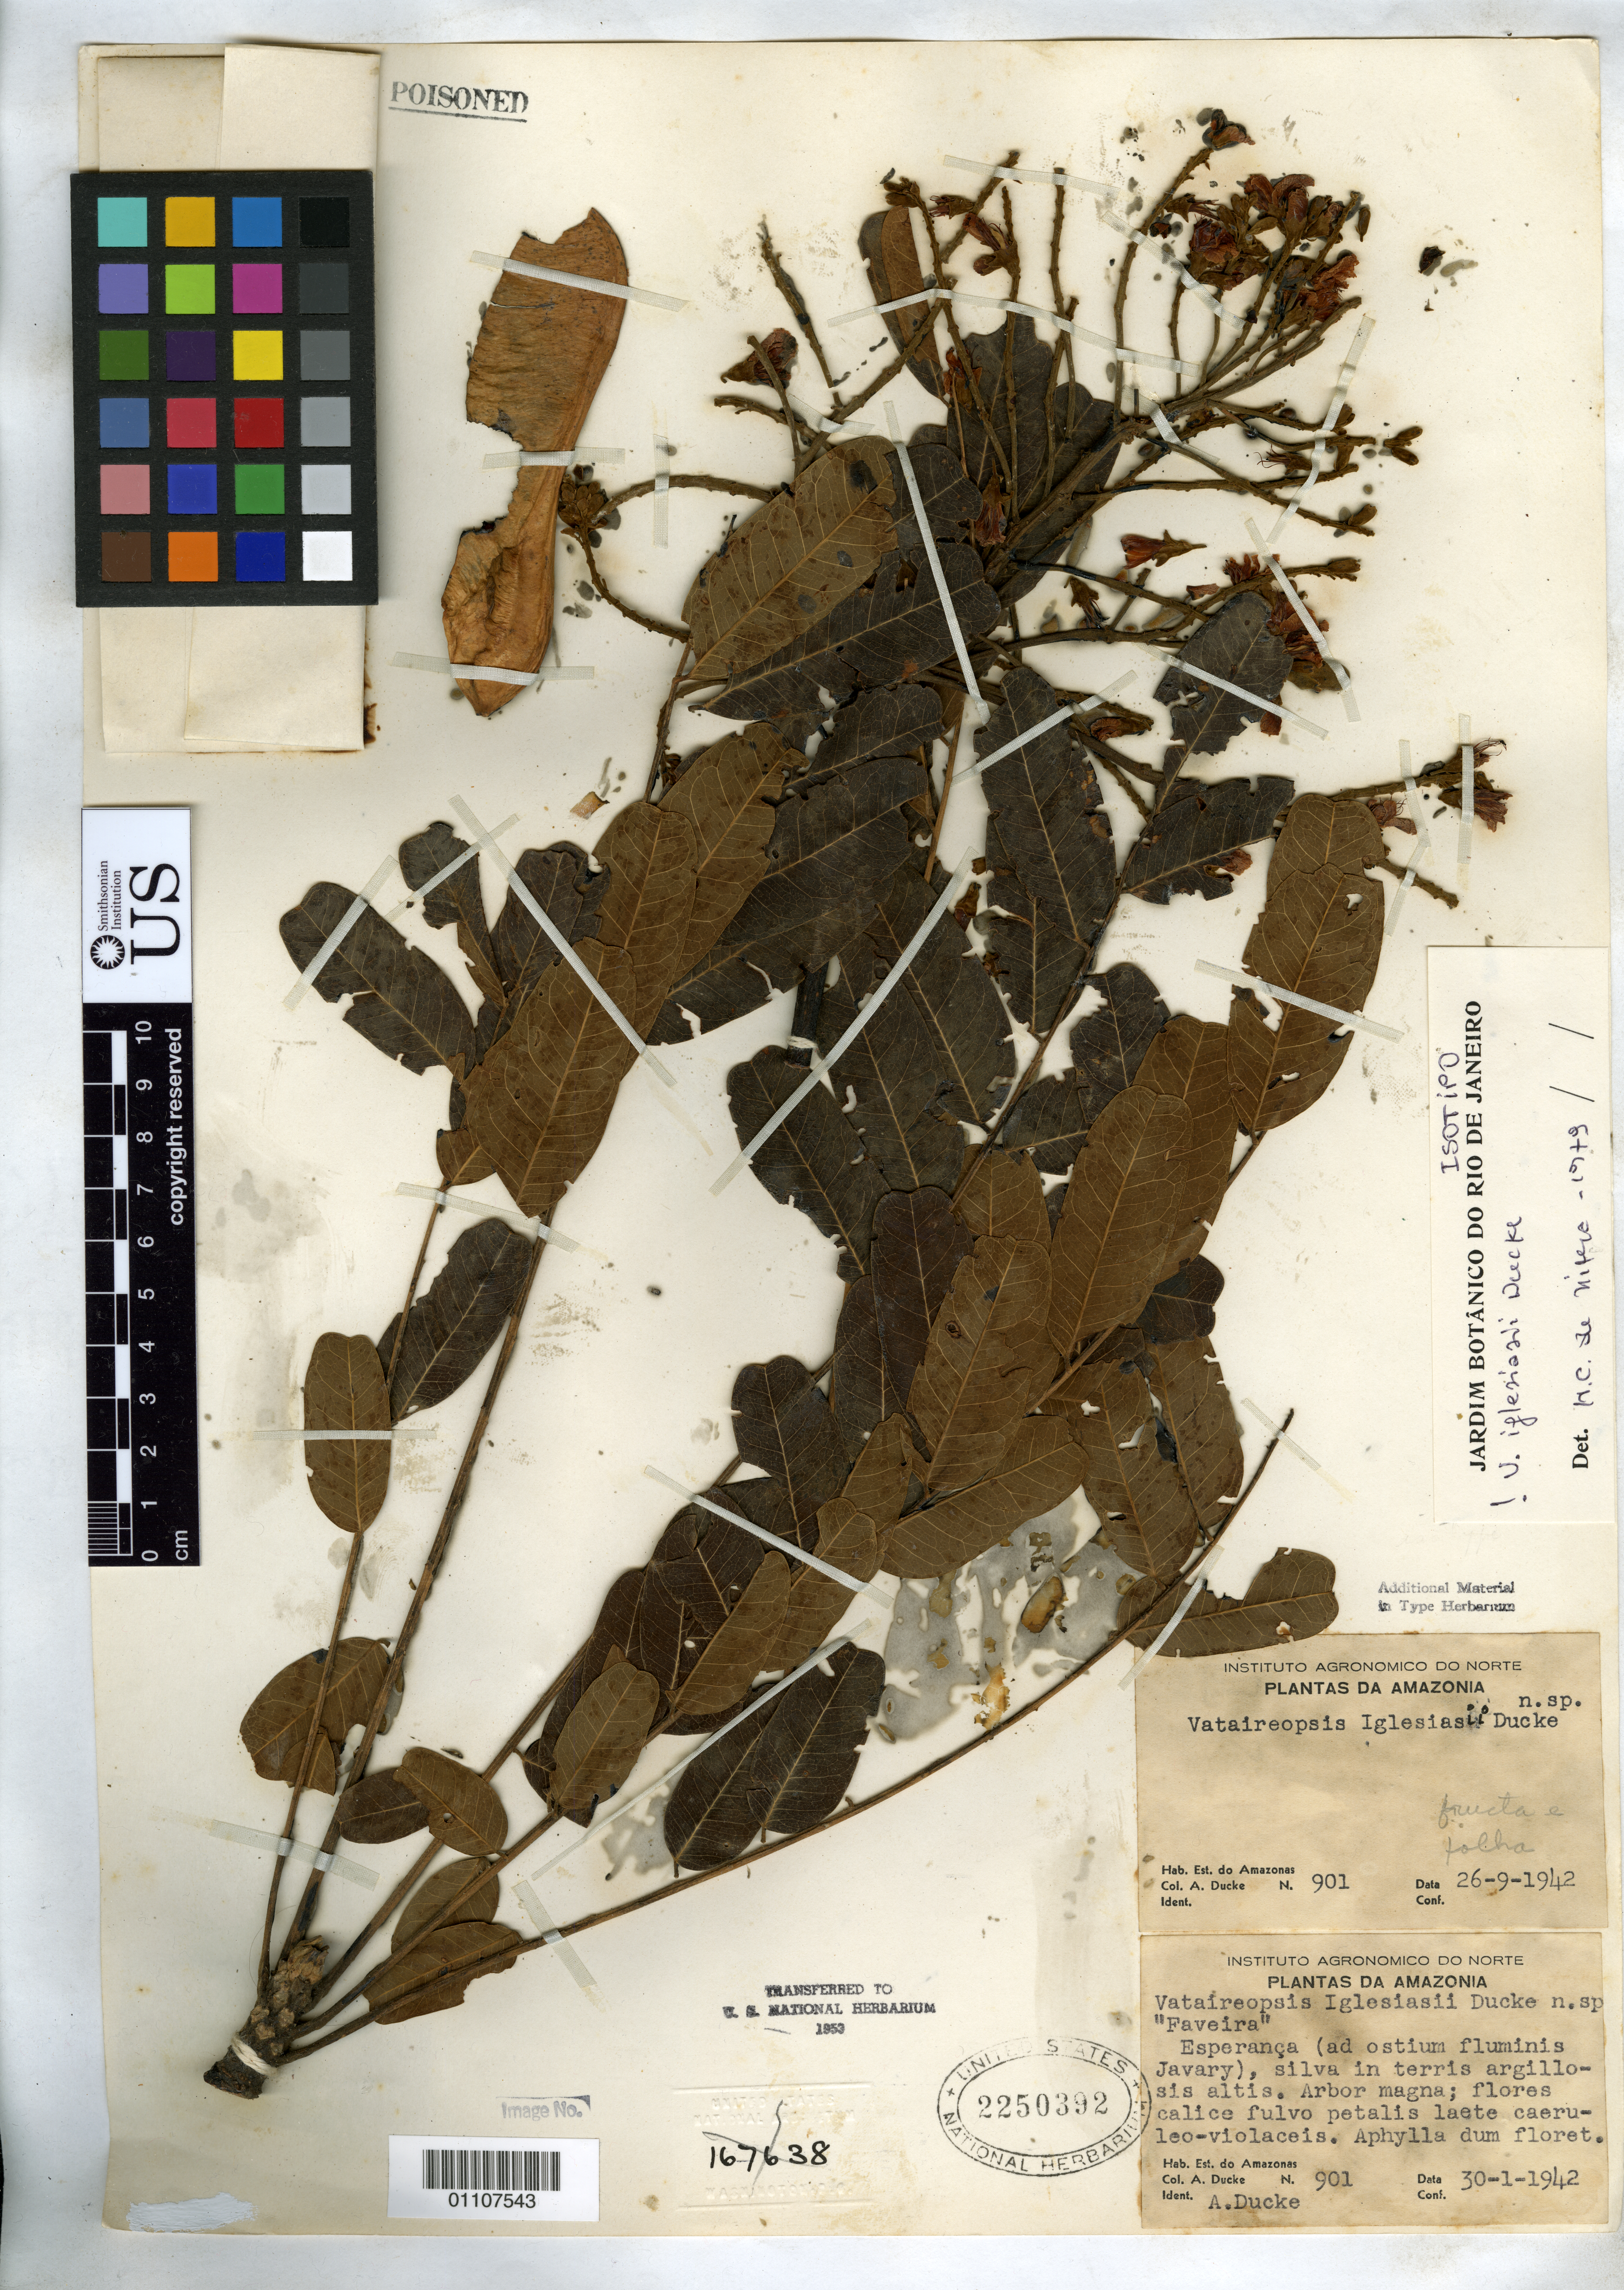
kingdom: Plantae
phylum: Tracheophyta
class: Magnoliopsida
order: Fabales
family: Fabaceae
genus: Vataireopsis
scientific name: Vataireopsis iglesiasii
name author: Ducke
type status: Isosyntype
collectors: A. Ducke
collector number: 901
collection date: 1942-01-30/1942-09-29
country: Brazil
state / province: Amazonas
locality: Esperanca (ad ostimum fluminis Javary), silva in terris argillosis altis.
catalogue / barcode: US 2250329